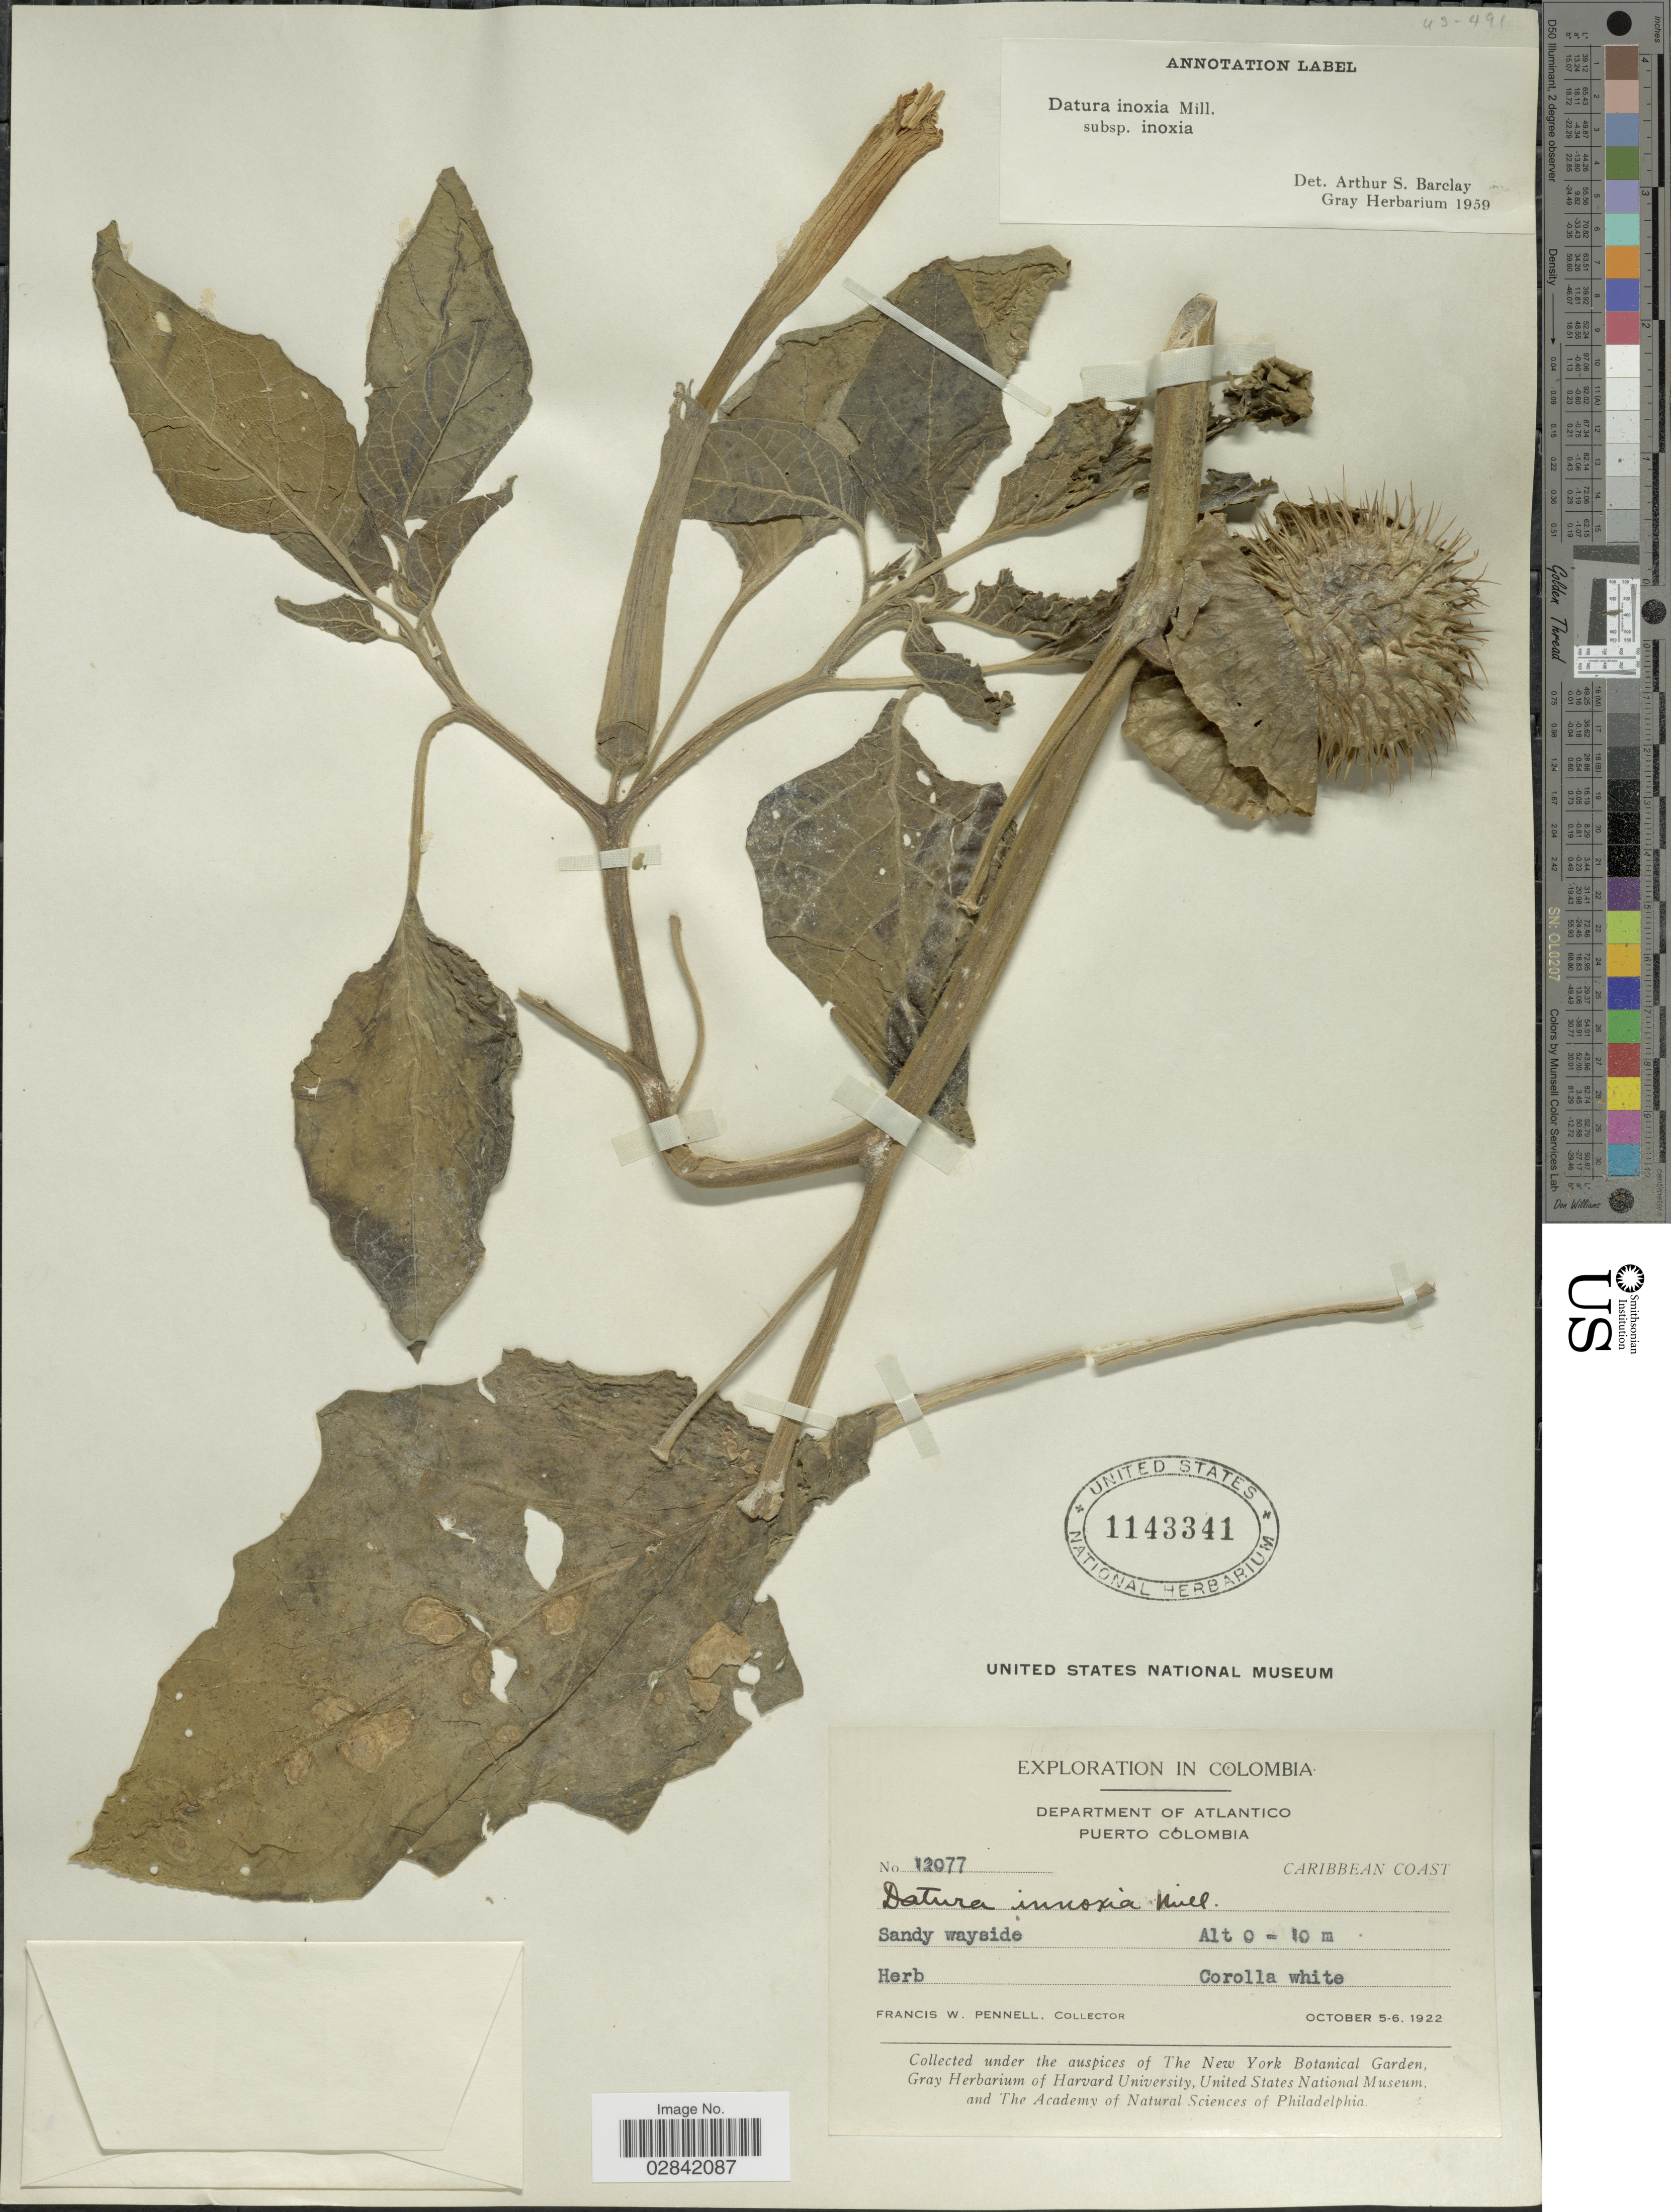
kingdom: Plantae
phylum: Tracheophyta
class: Magnoliopsida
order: Solanales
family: Solanaceae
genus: Datura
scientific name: Datura innoxia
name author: Mill.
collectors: F. W. Pennell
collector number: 12077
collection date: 1922-10-05/1922-10-06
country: Colombia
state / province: Atlántico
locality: Department of Atlantico, Puerto Colombia, Caribbean Coast.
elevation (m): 0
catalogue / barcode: US 1143341